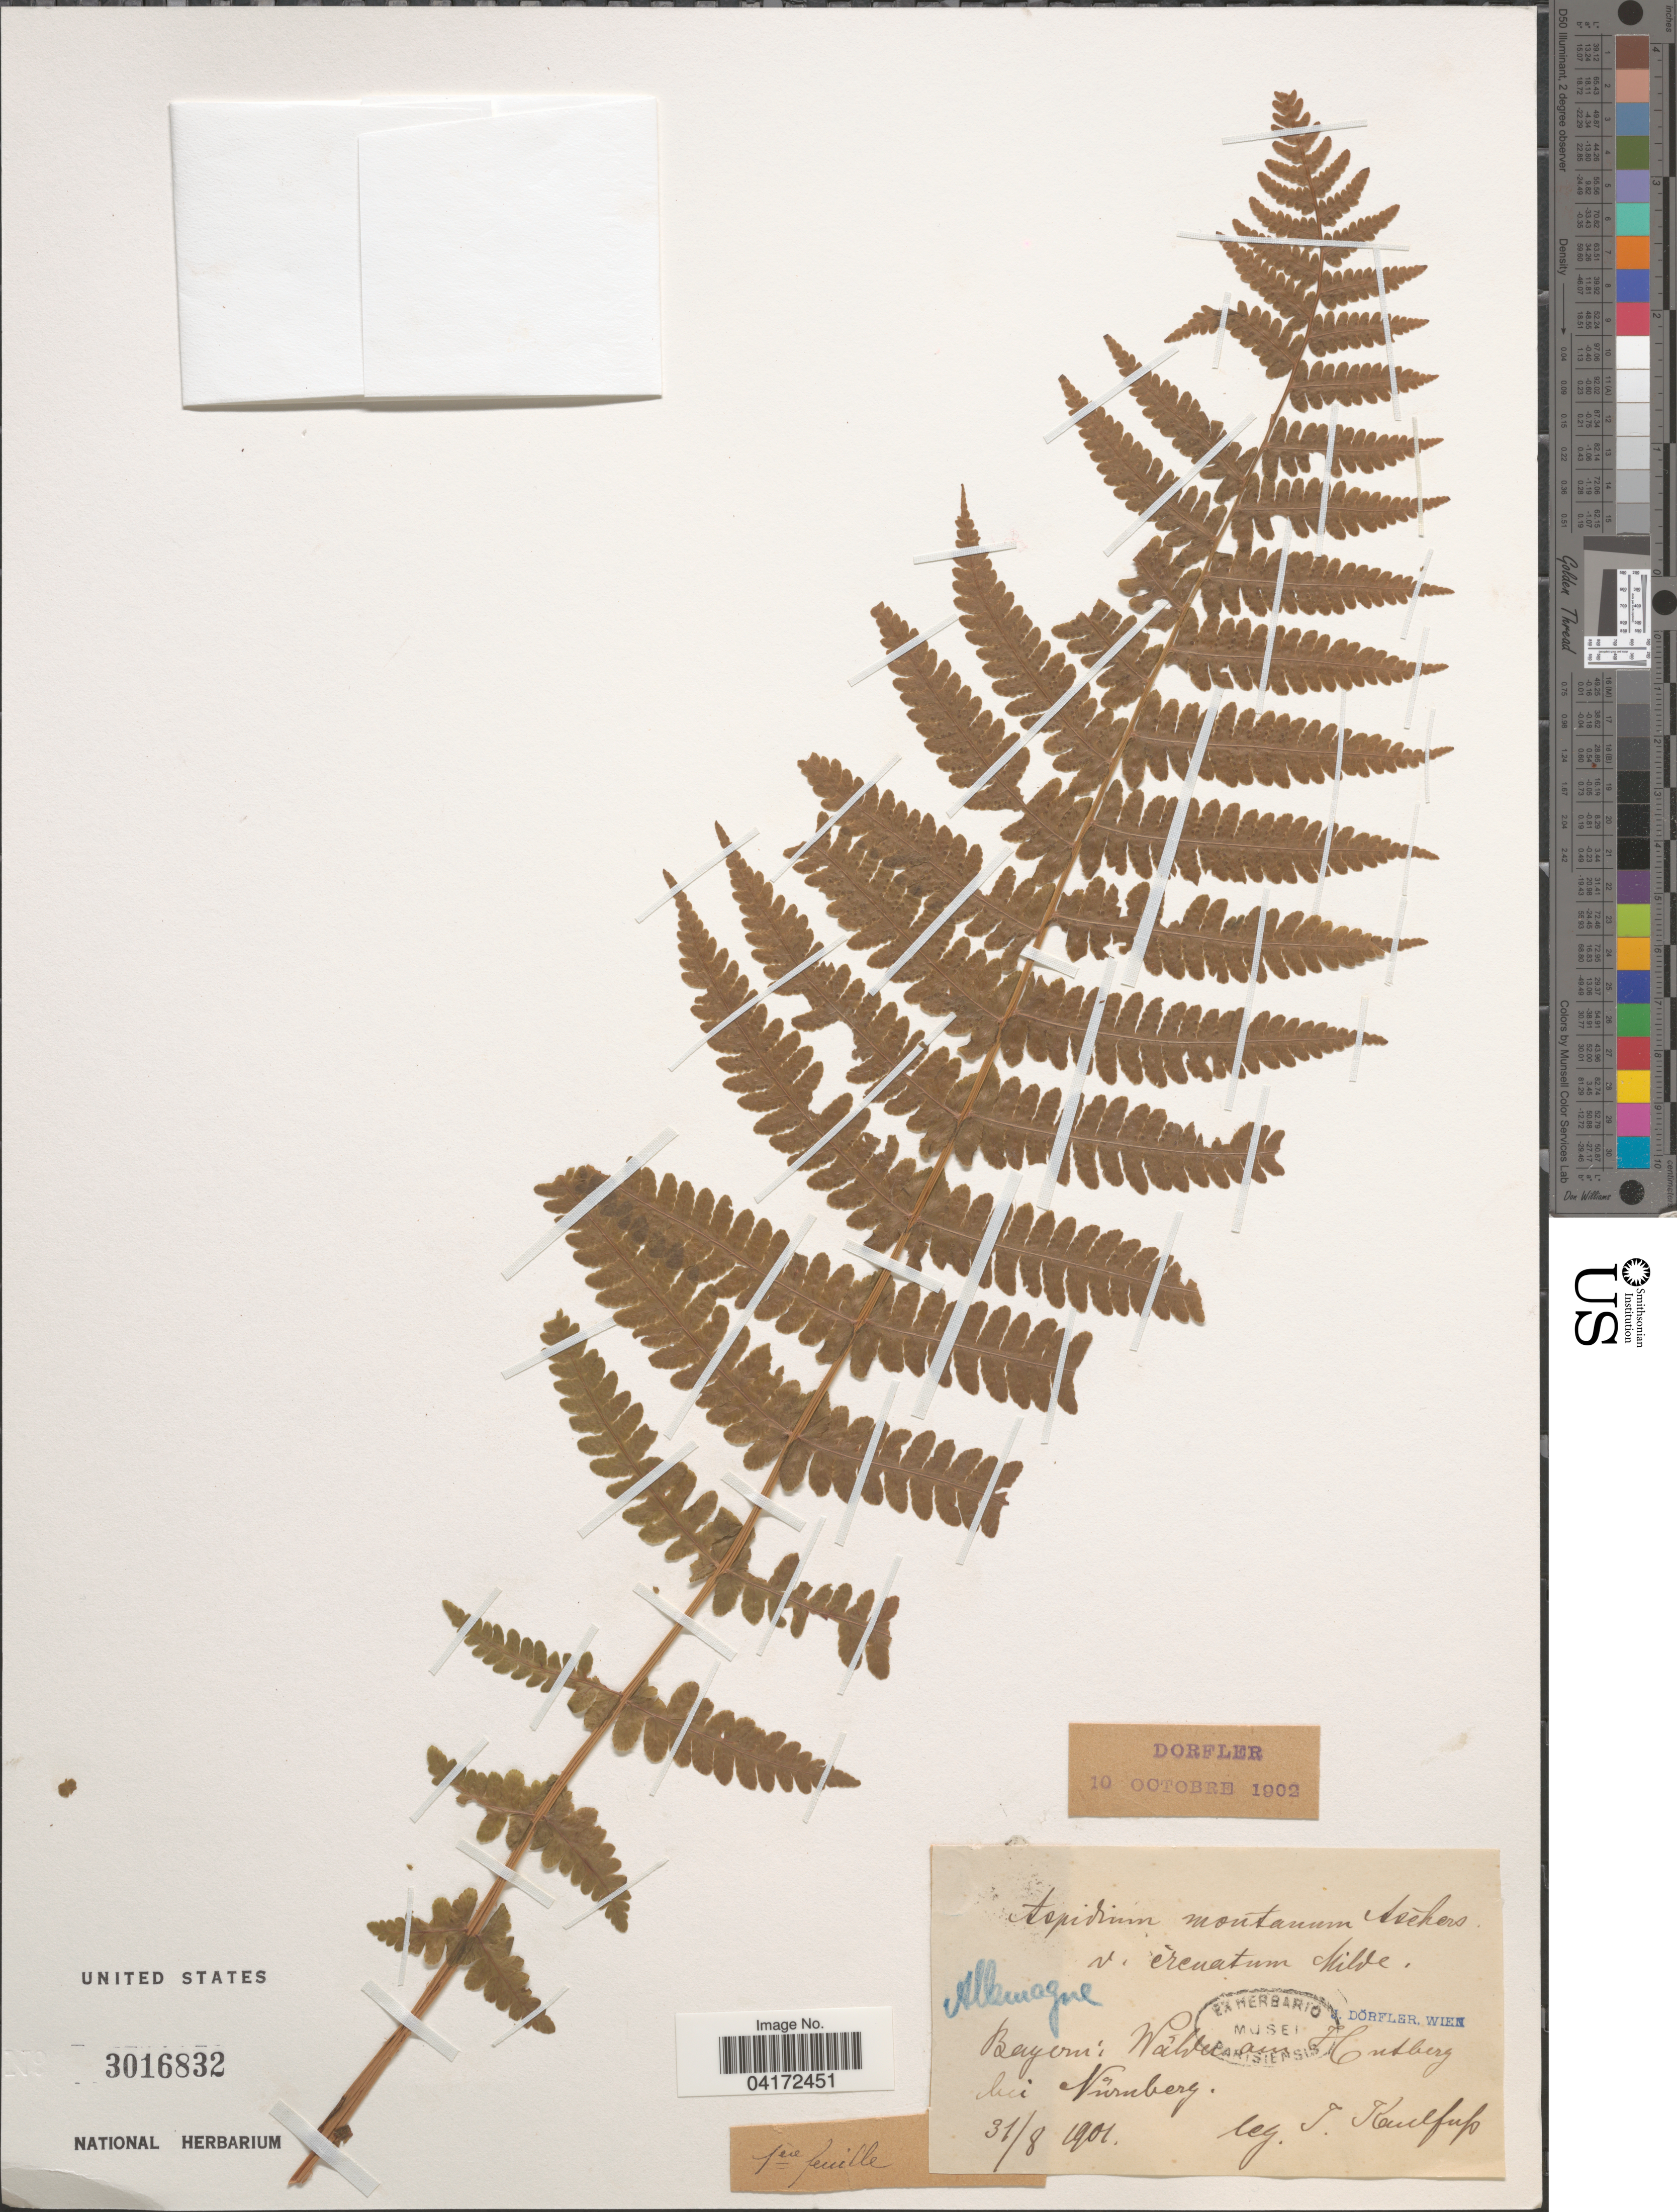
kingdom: Plantae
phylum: Tracheophyta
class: Polypodiopsida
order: Polypodiales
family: Tectariaceae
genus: Aspidium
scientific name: Aspidium montanum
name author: (Lam.) Sw.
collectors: J. Kaulfuss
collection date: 1901-08-31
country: Germany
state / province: Bayern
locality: Wäldern am Hutberg bei Nürnberg.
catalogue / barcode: US 3016832